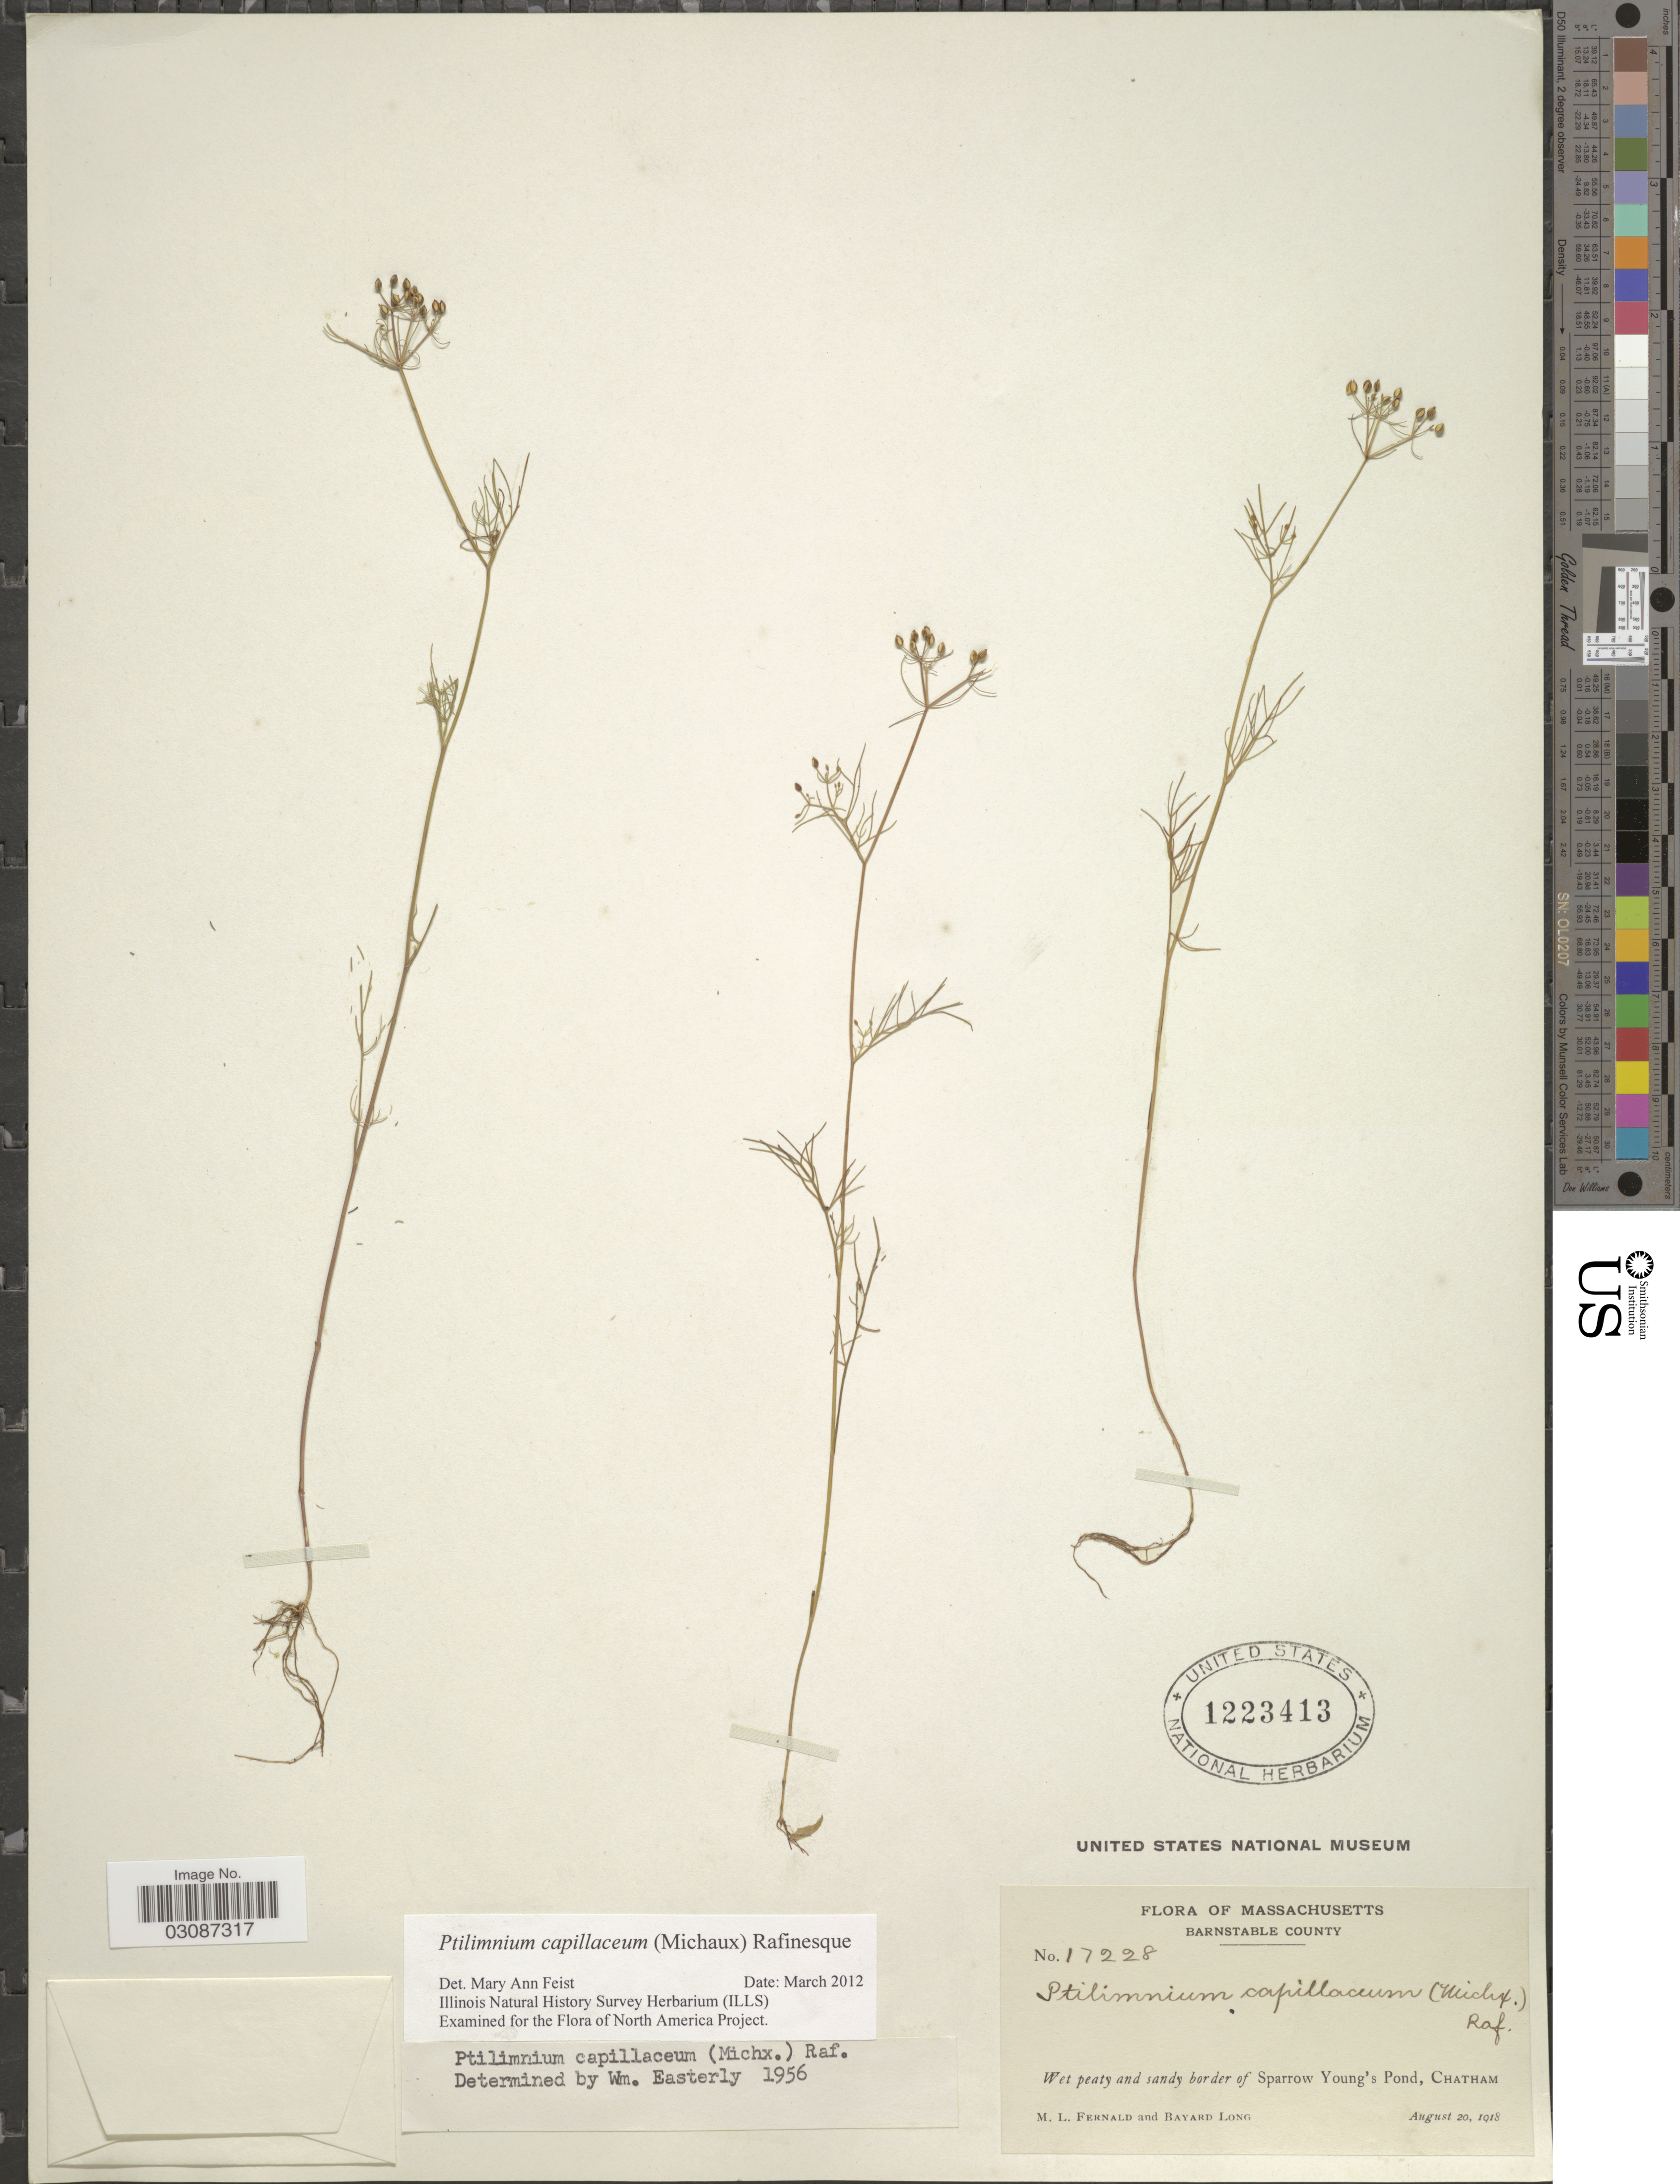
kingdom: Plantae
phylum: Tracheophyta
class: Magnoliopsida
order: Apiales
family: Apiaceae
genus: Ptilimnium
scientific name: Ptilimnium capillaceum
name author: (Michx.) Raf.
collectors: M. L. Fernald & B. Long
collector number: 17228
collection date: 1918-08-20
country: United States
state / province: Massachusetts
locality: Barnstable County. Wet peaty and sandy border of Sparrow Young's Pond, Chatham.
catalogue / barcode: US 1223413